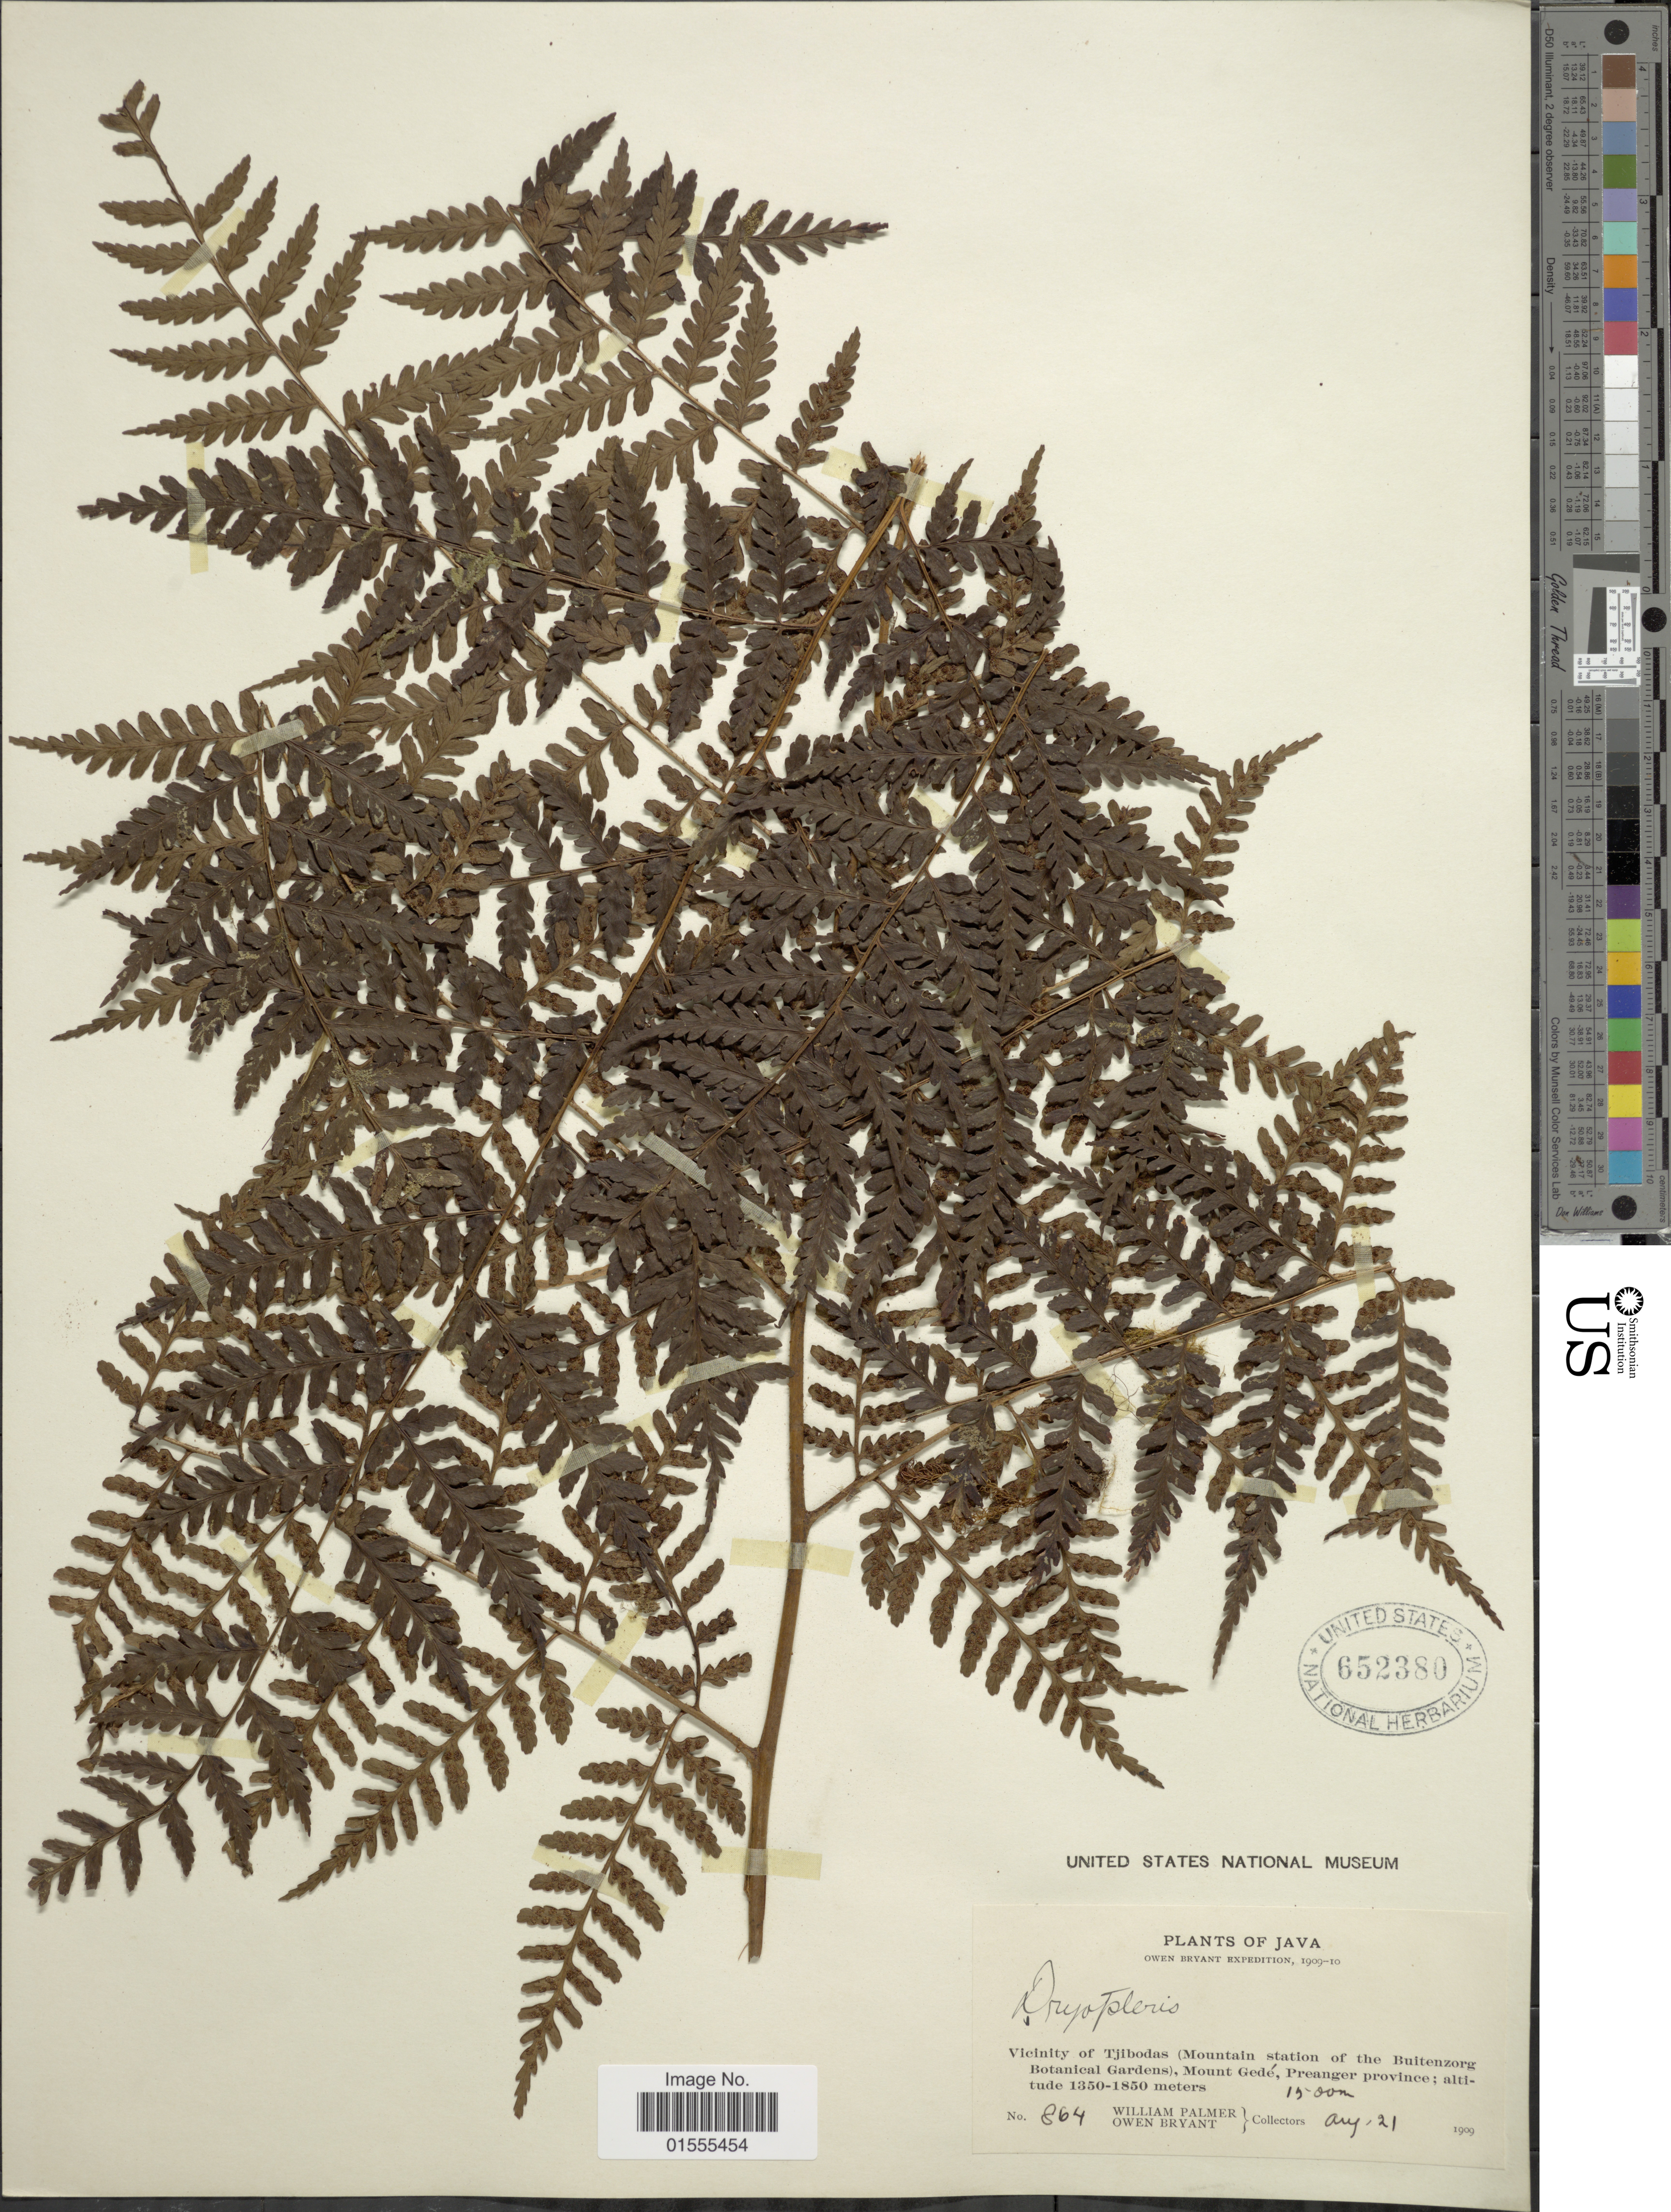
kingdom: Plantae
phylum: Tracheophyta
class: Polypodiopsida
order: Polypodiales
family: Dryopteridaceae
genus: Dryopteris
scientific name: Dryopteris purpurascens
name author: (Blume) Christ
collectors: W. Palmer & O. Bryant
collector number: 864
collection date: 1909-08-21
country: Indonesia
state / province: Java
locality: Vicinity of Tjibodas (Mountain station of the Buitenzorg Botanical Gardens), Mount Gedé, Preanger province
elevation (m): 1500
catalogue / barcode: US 652380